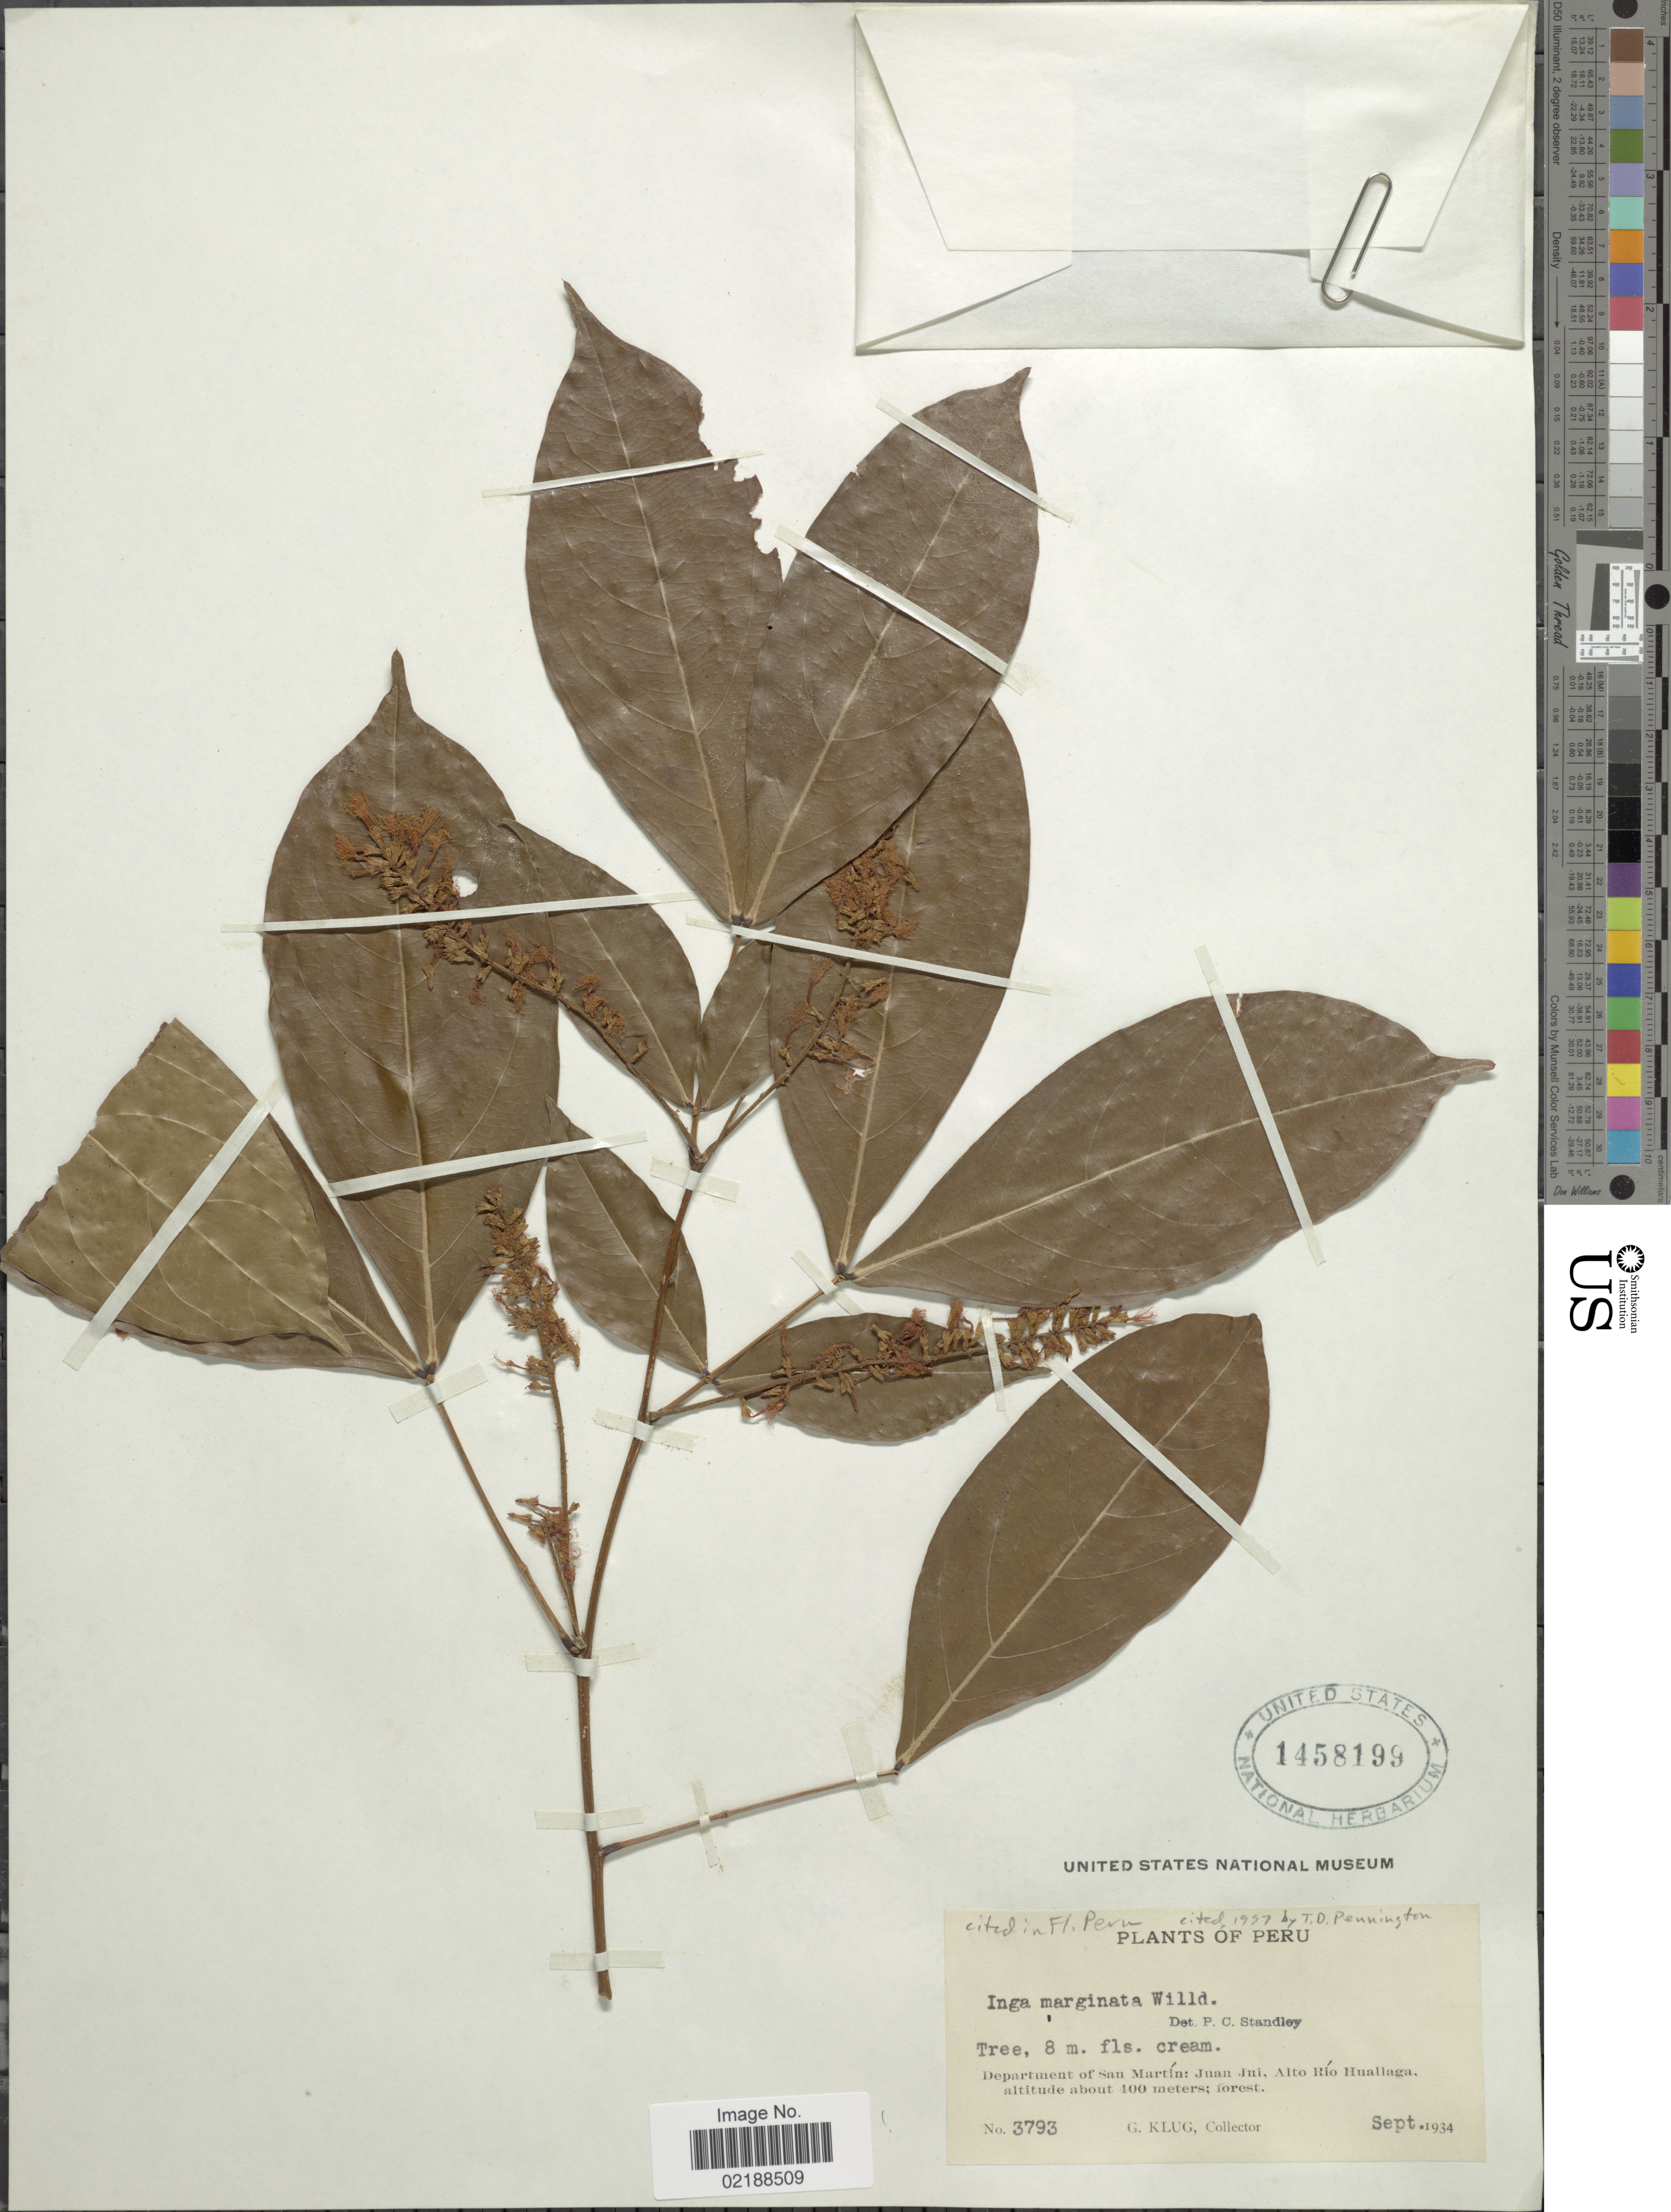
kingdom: Plantae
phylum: Tracheophyta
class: Magnoliopsida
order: Fabales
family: Fabaceae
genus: Inga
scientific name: Inga marginata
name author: Willd.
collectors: G. Klug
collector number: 3793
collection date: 1934-09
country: Peru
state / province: San Martín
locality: Department of San Martín: Juan Jui, alto Río Huallaga; forest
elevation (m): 400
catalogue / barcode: US 1458199